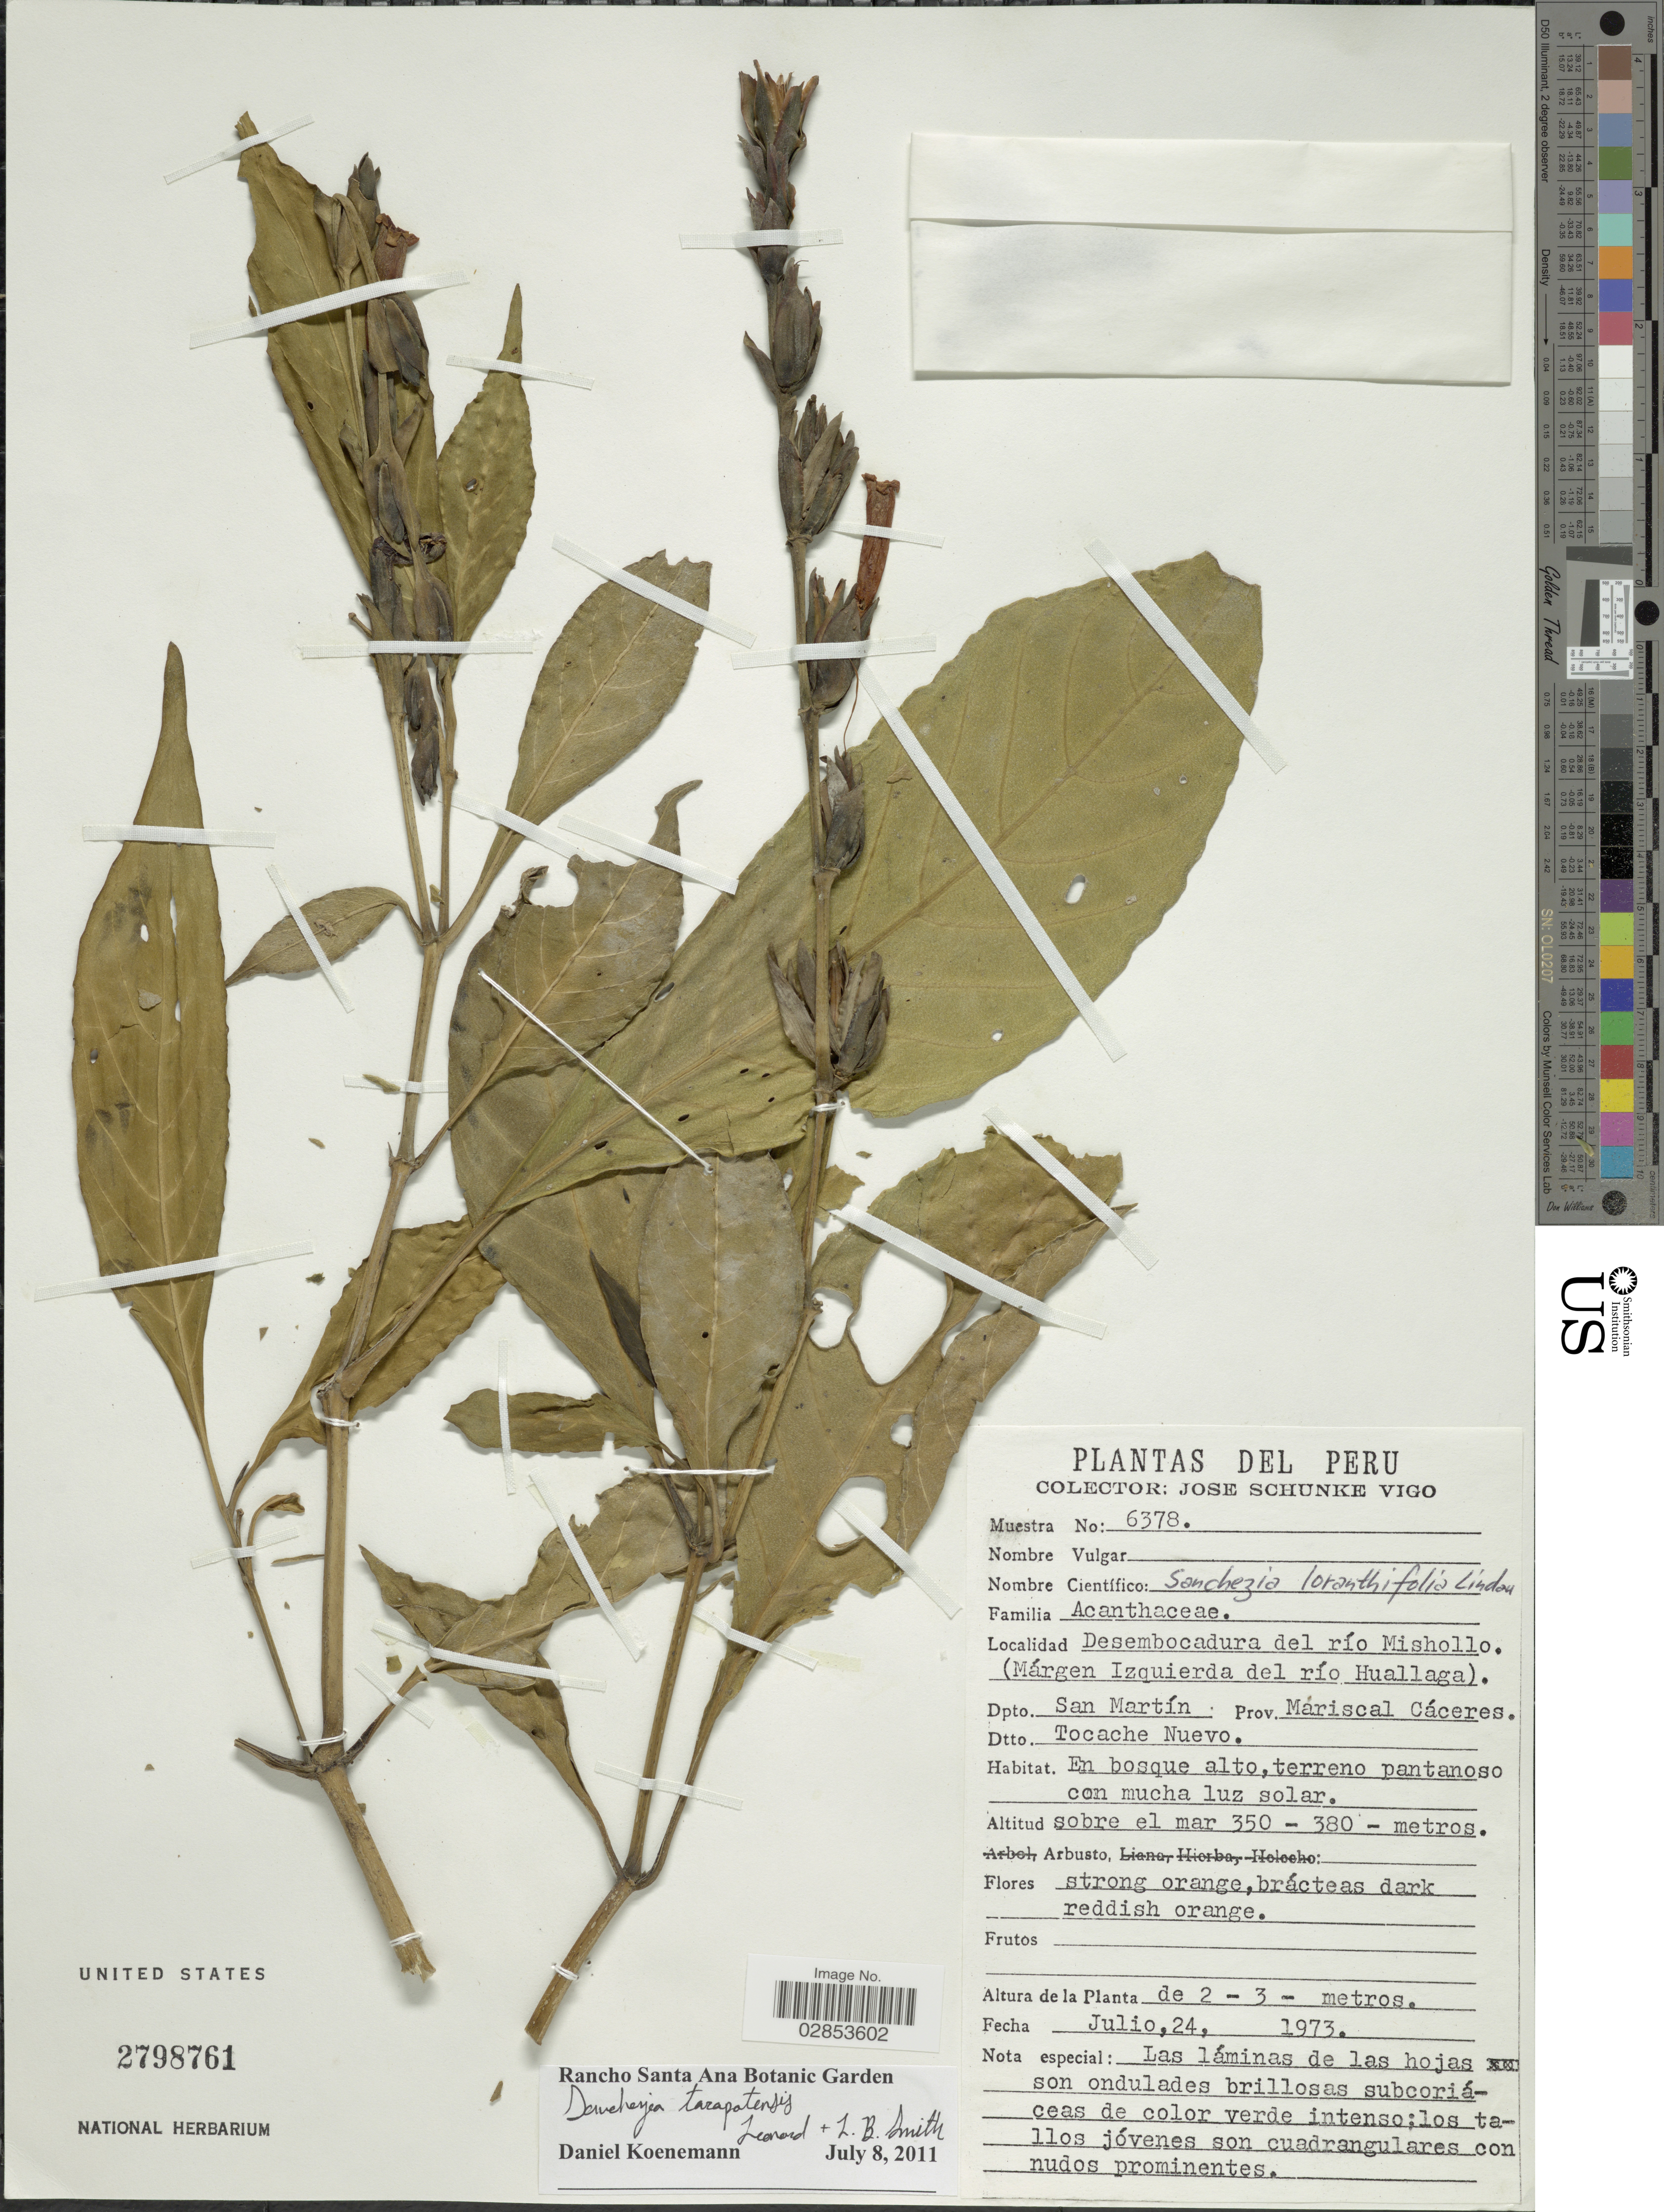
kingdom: Plantae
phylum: Tracheophyta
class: Magnoliopsida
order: Lamiales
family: Acanthaceae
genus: Sanchezia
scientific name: Sanchezia loranthifolia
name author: Lindau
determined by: Azevedo, Igor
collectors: J. Schunke Vigo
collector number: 6378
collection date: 1973-07-24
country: Peru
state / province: San Martín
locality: Desembocadura del río Mishollo. (Márgen Izquierda del río Huallaga). Dpto. San Martín. Prov. Máriscal Cáceres. Dtto. Tocache Nuevo.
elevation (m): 350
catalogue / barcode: US 2798761